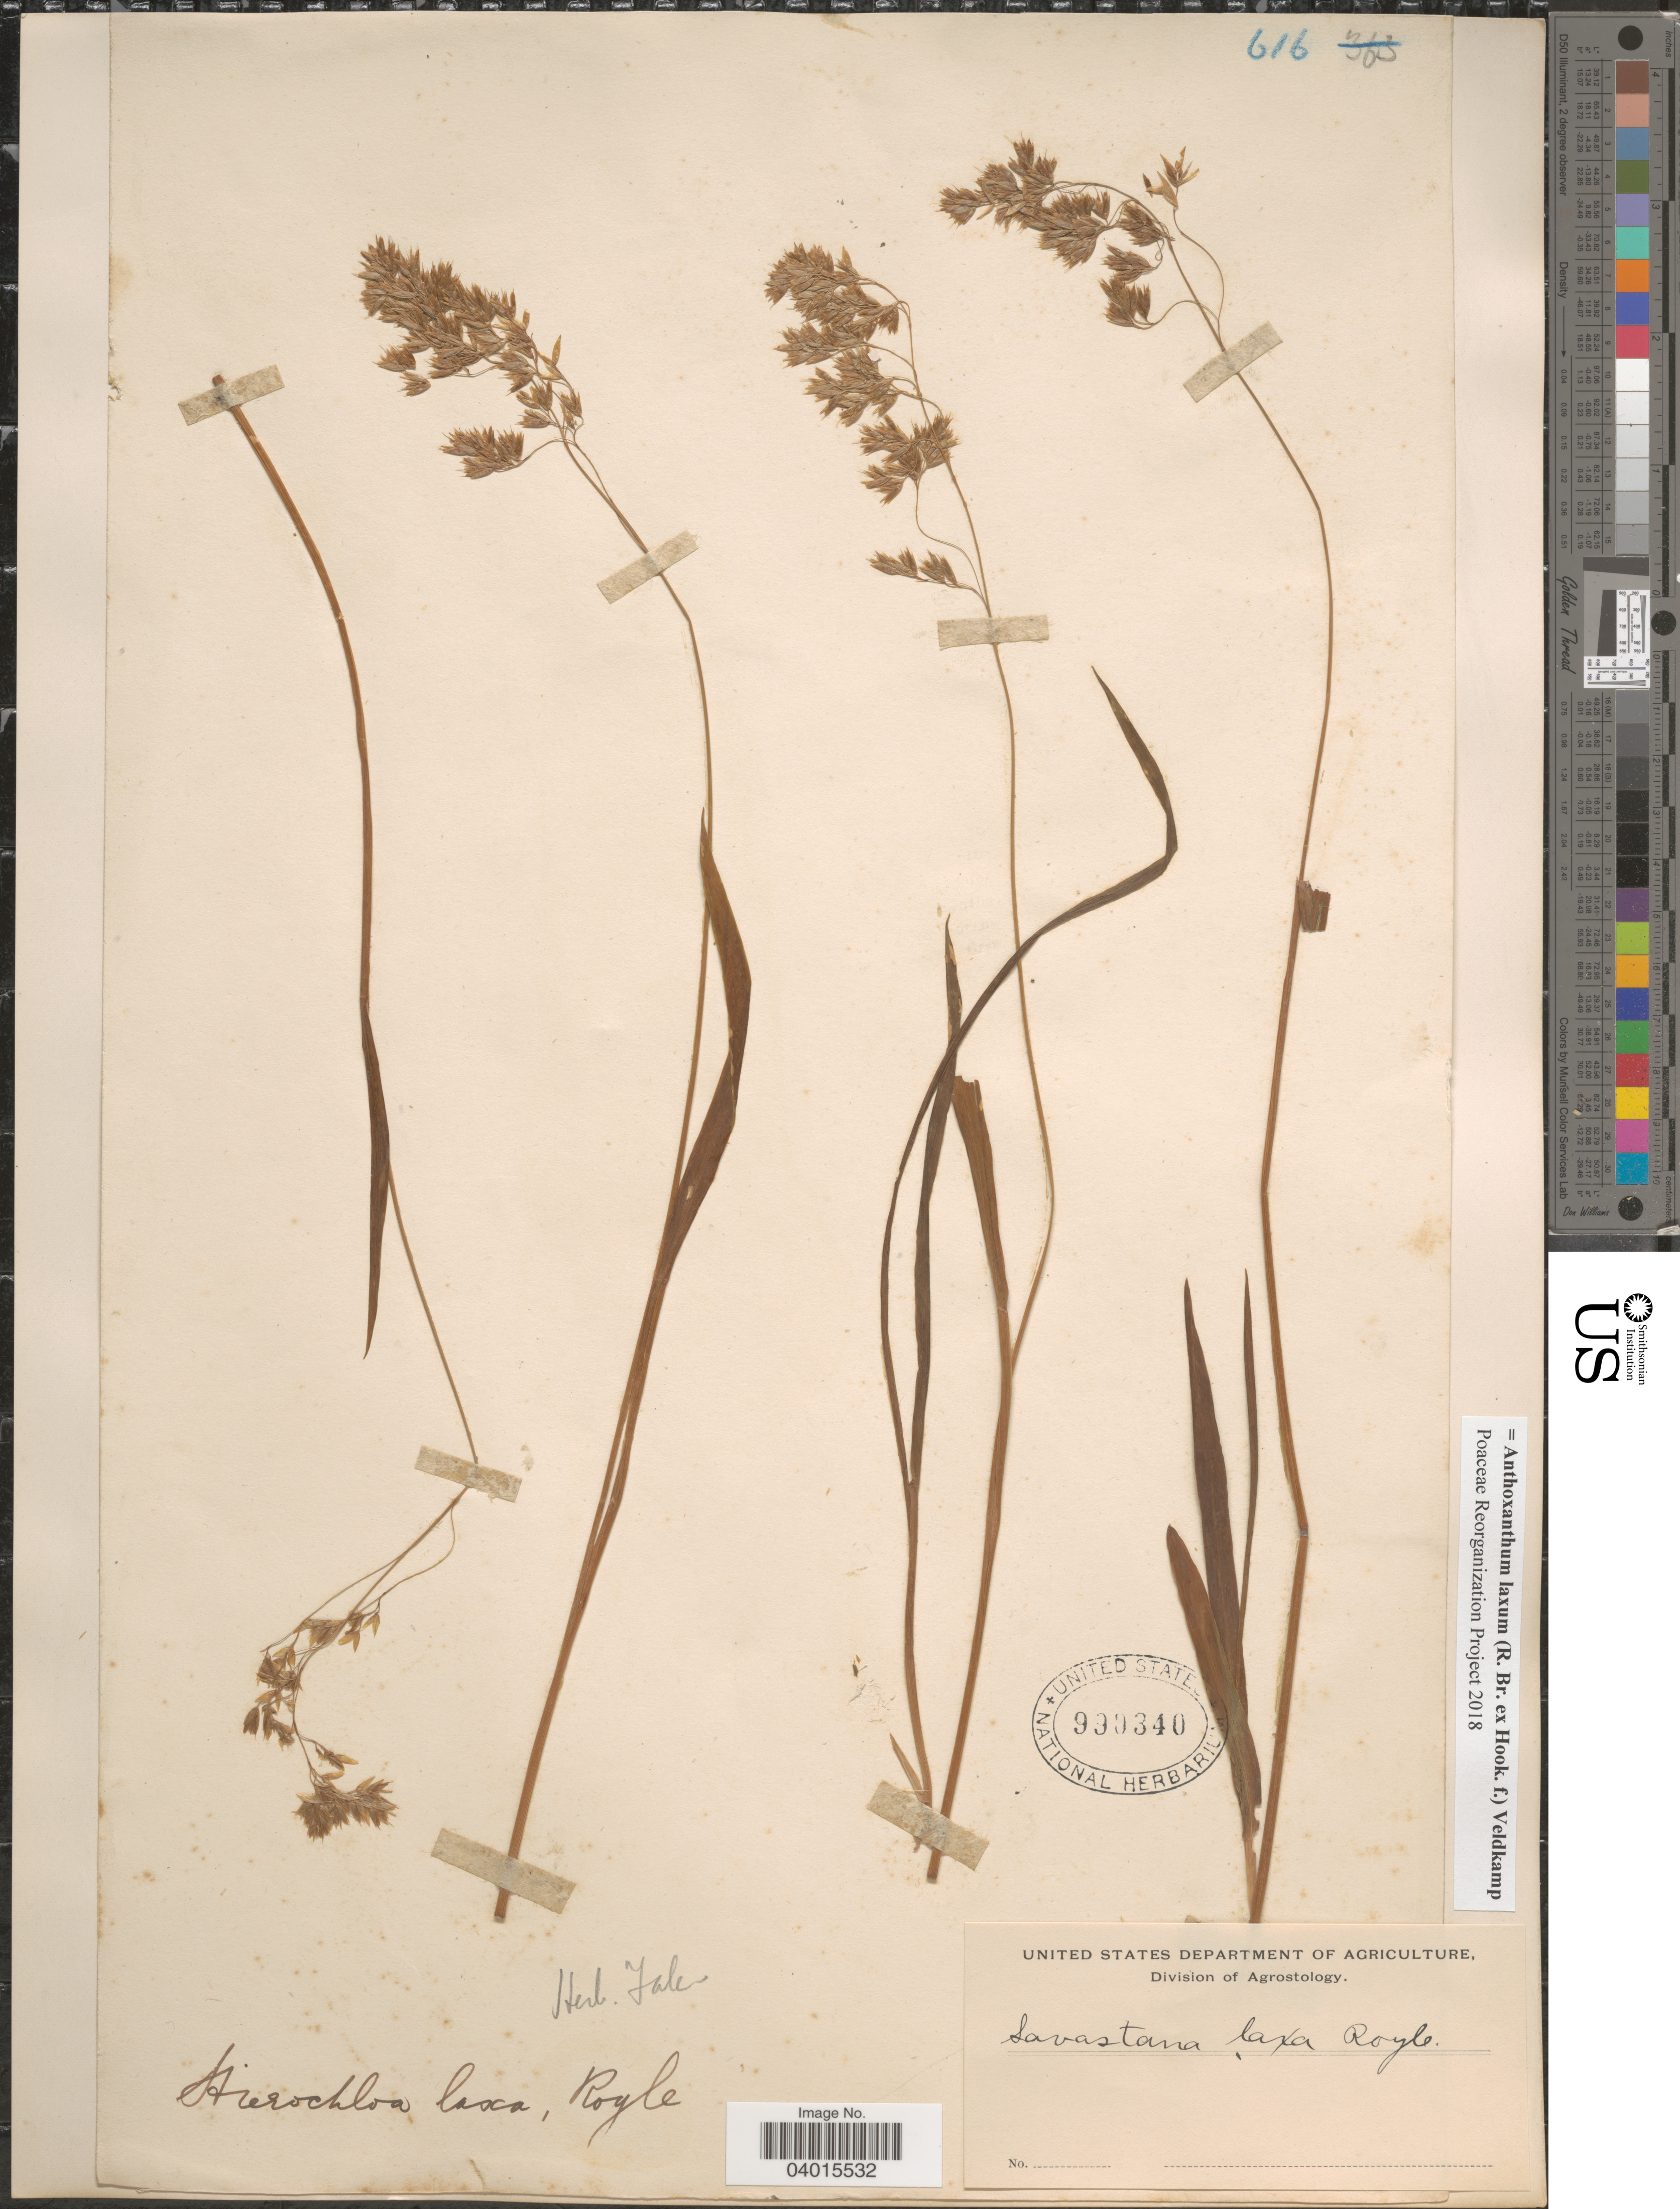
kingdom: Plantae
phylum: Tracheophyta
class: Liliopsida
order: Poales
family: Poaceae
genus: Anthoxanthum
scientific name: Anthoxanthum laxum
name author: (R. Br. ex Hook. f.) Veldkamp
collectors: Ex herb. Yale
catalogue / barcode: US 990340